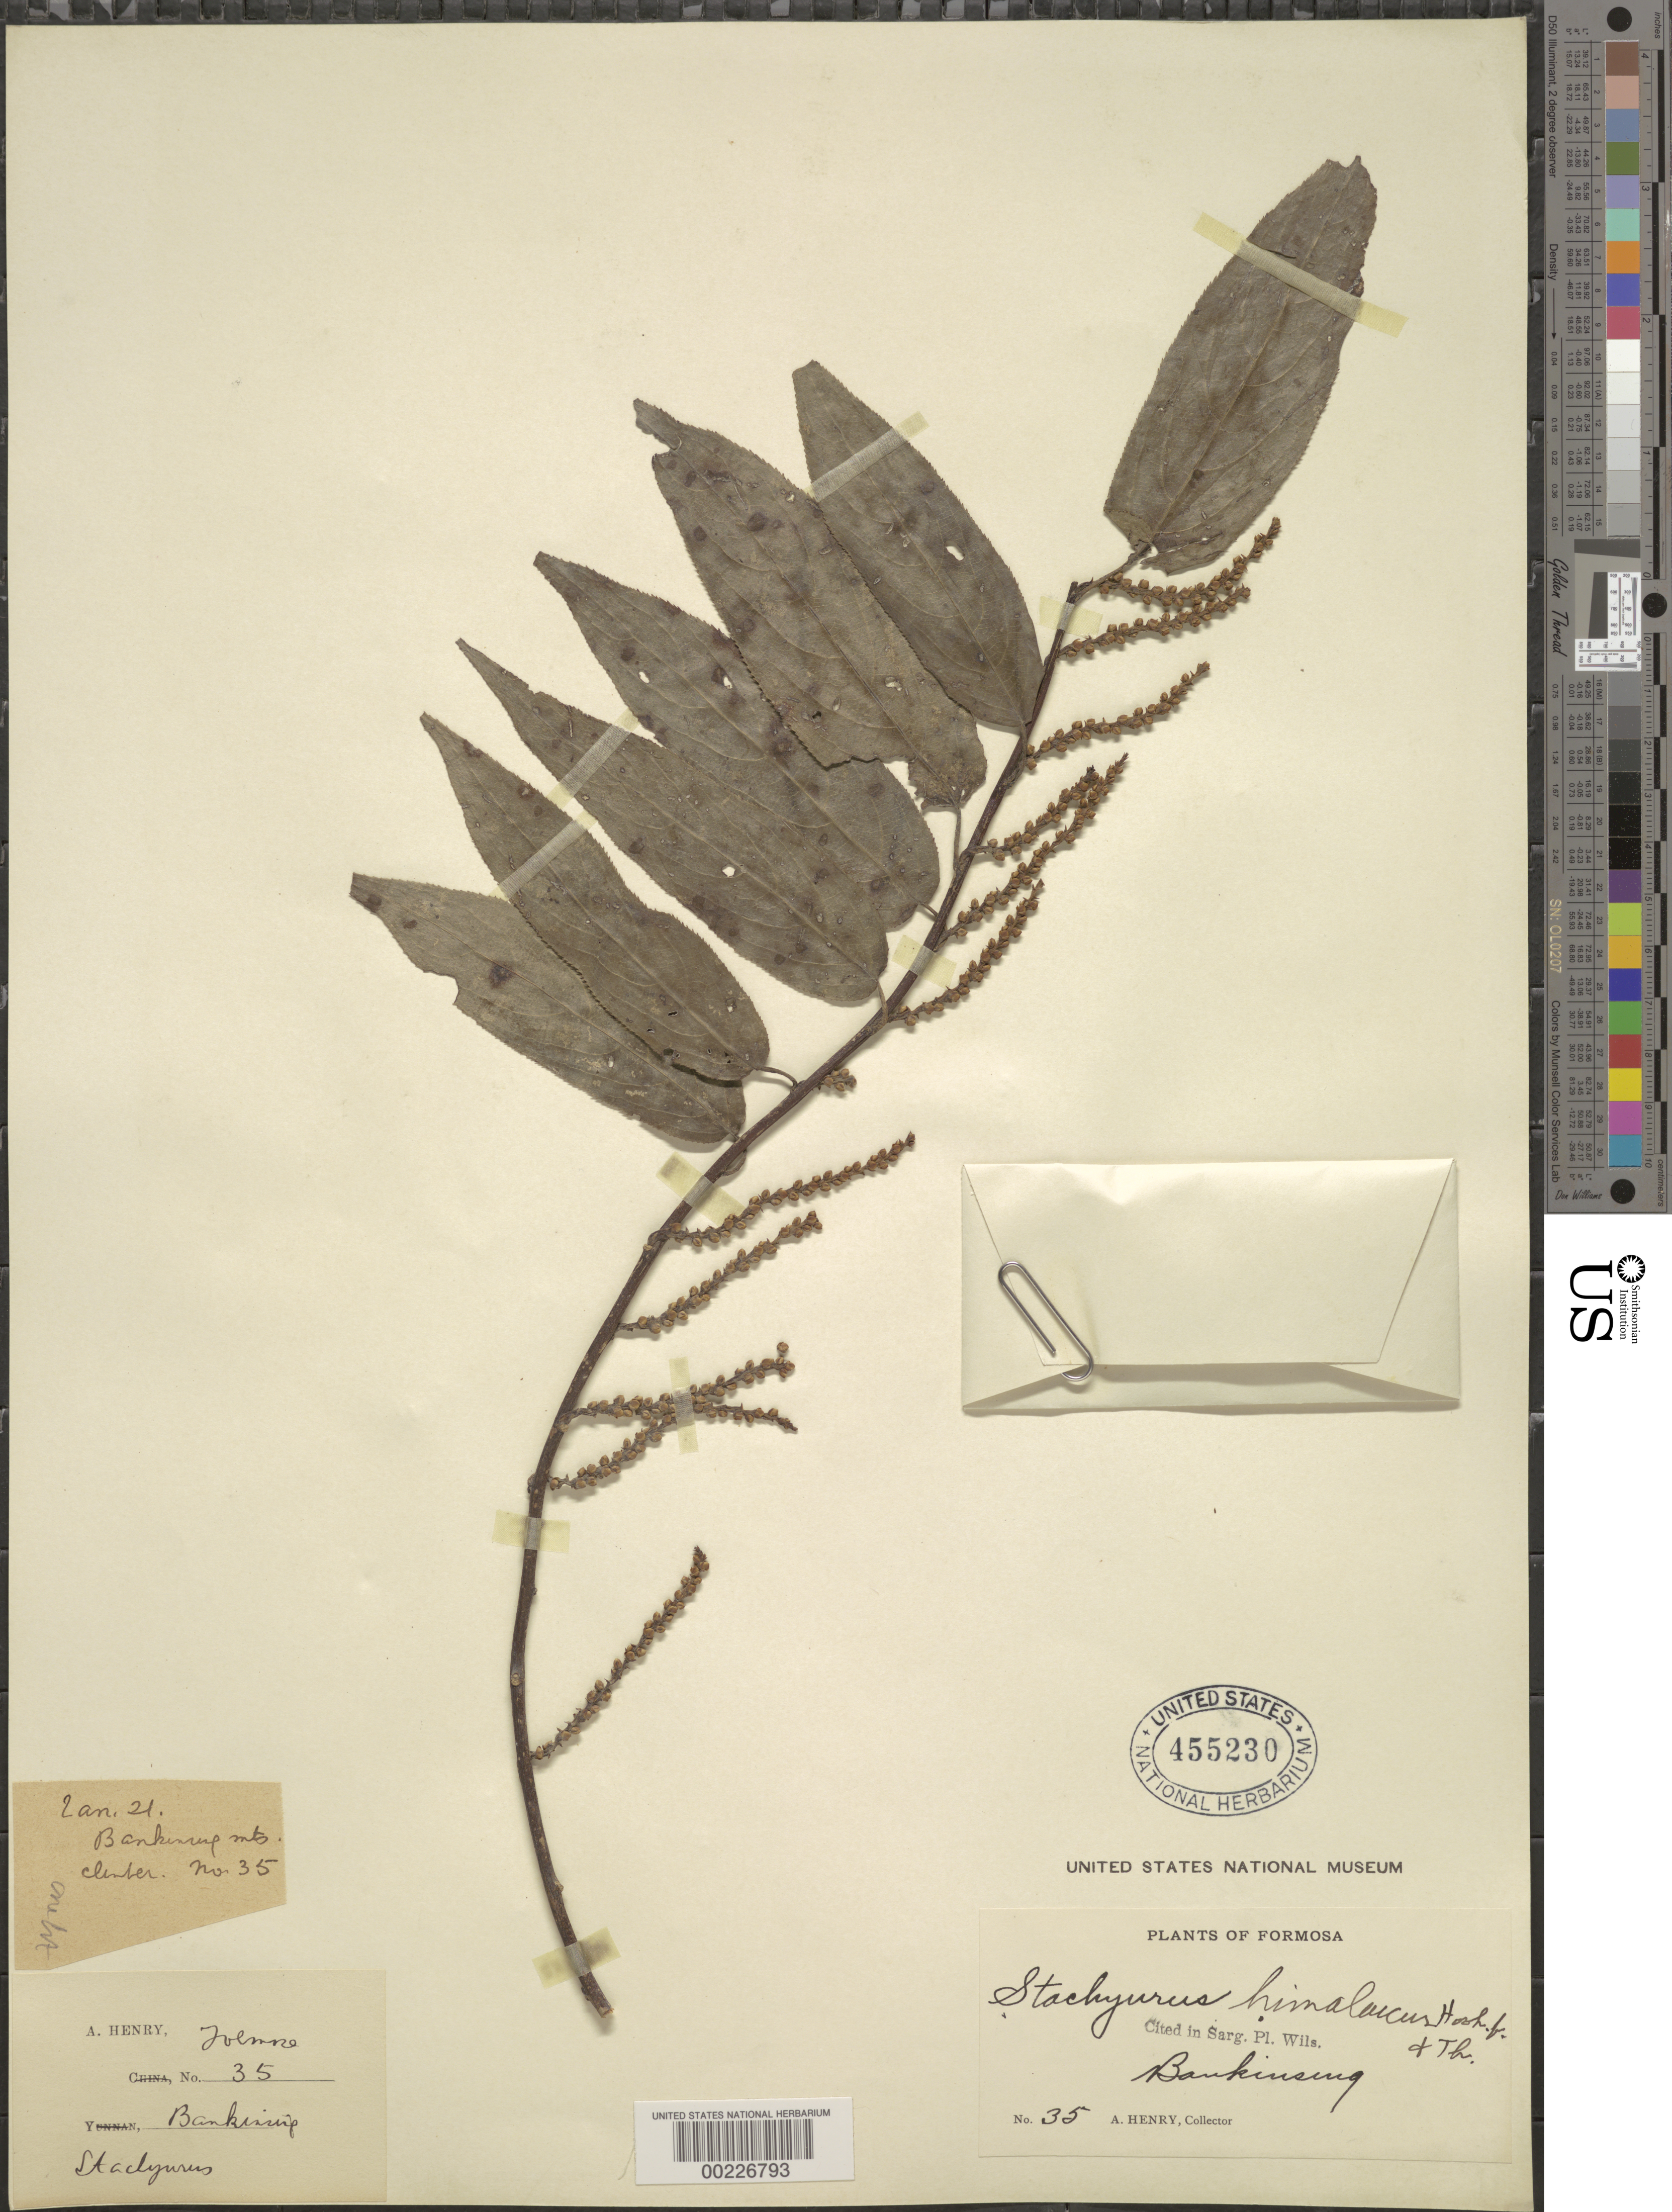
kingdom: Plantae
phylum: Tracheophyta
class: Magnoliopsida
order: Crossosomatales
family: Stachyuraceae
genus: Stachyurus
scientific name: Stachyurus himalaicus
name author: Hook. f. & Thomson ex Benth.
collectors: A. Henry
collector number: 35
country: Taiwan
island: Taiwan [Formosa]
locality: Bankinsing; bankinsing mountains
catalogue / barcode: US 455230